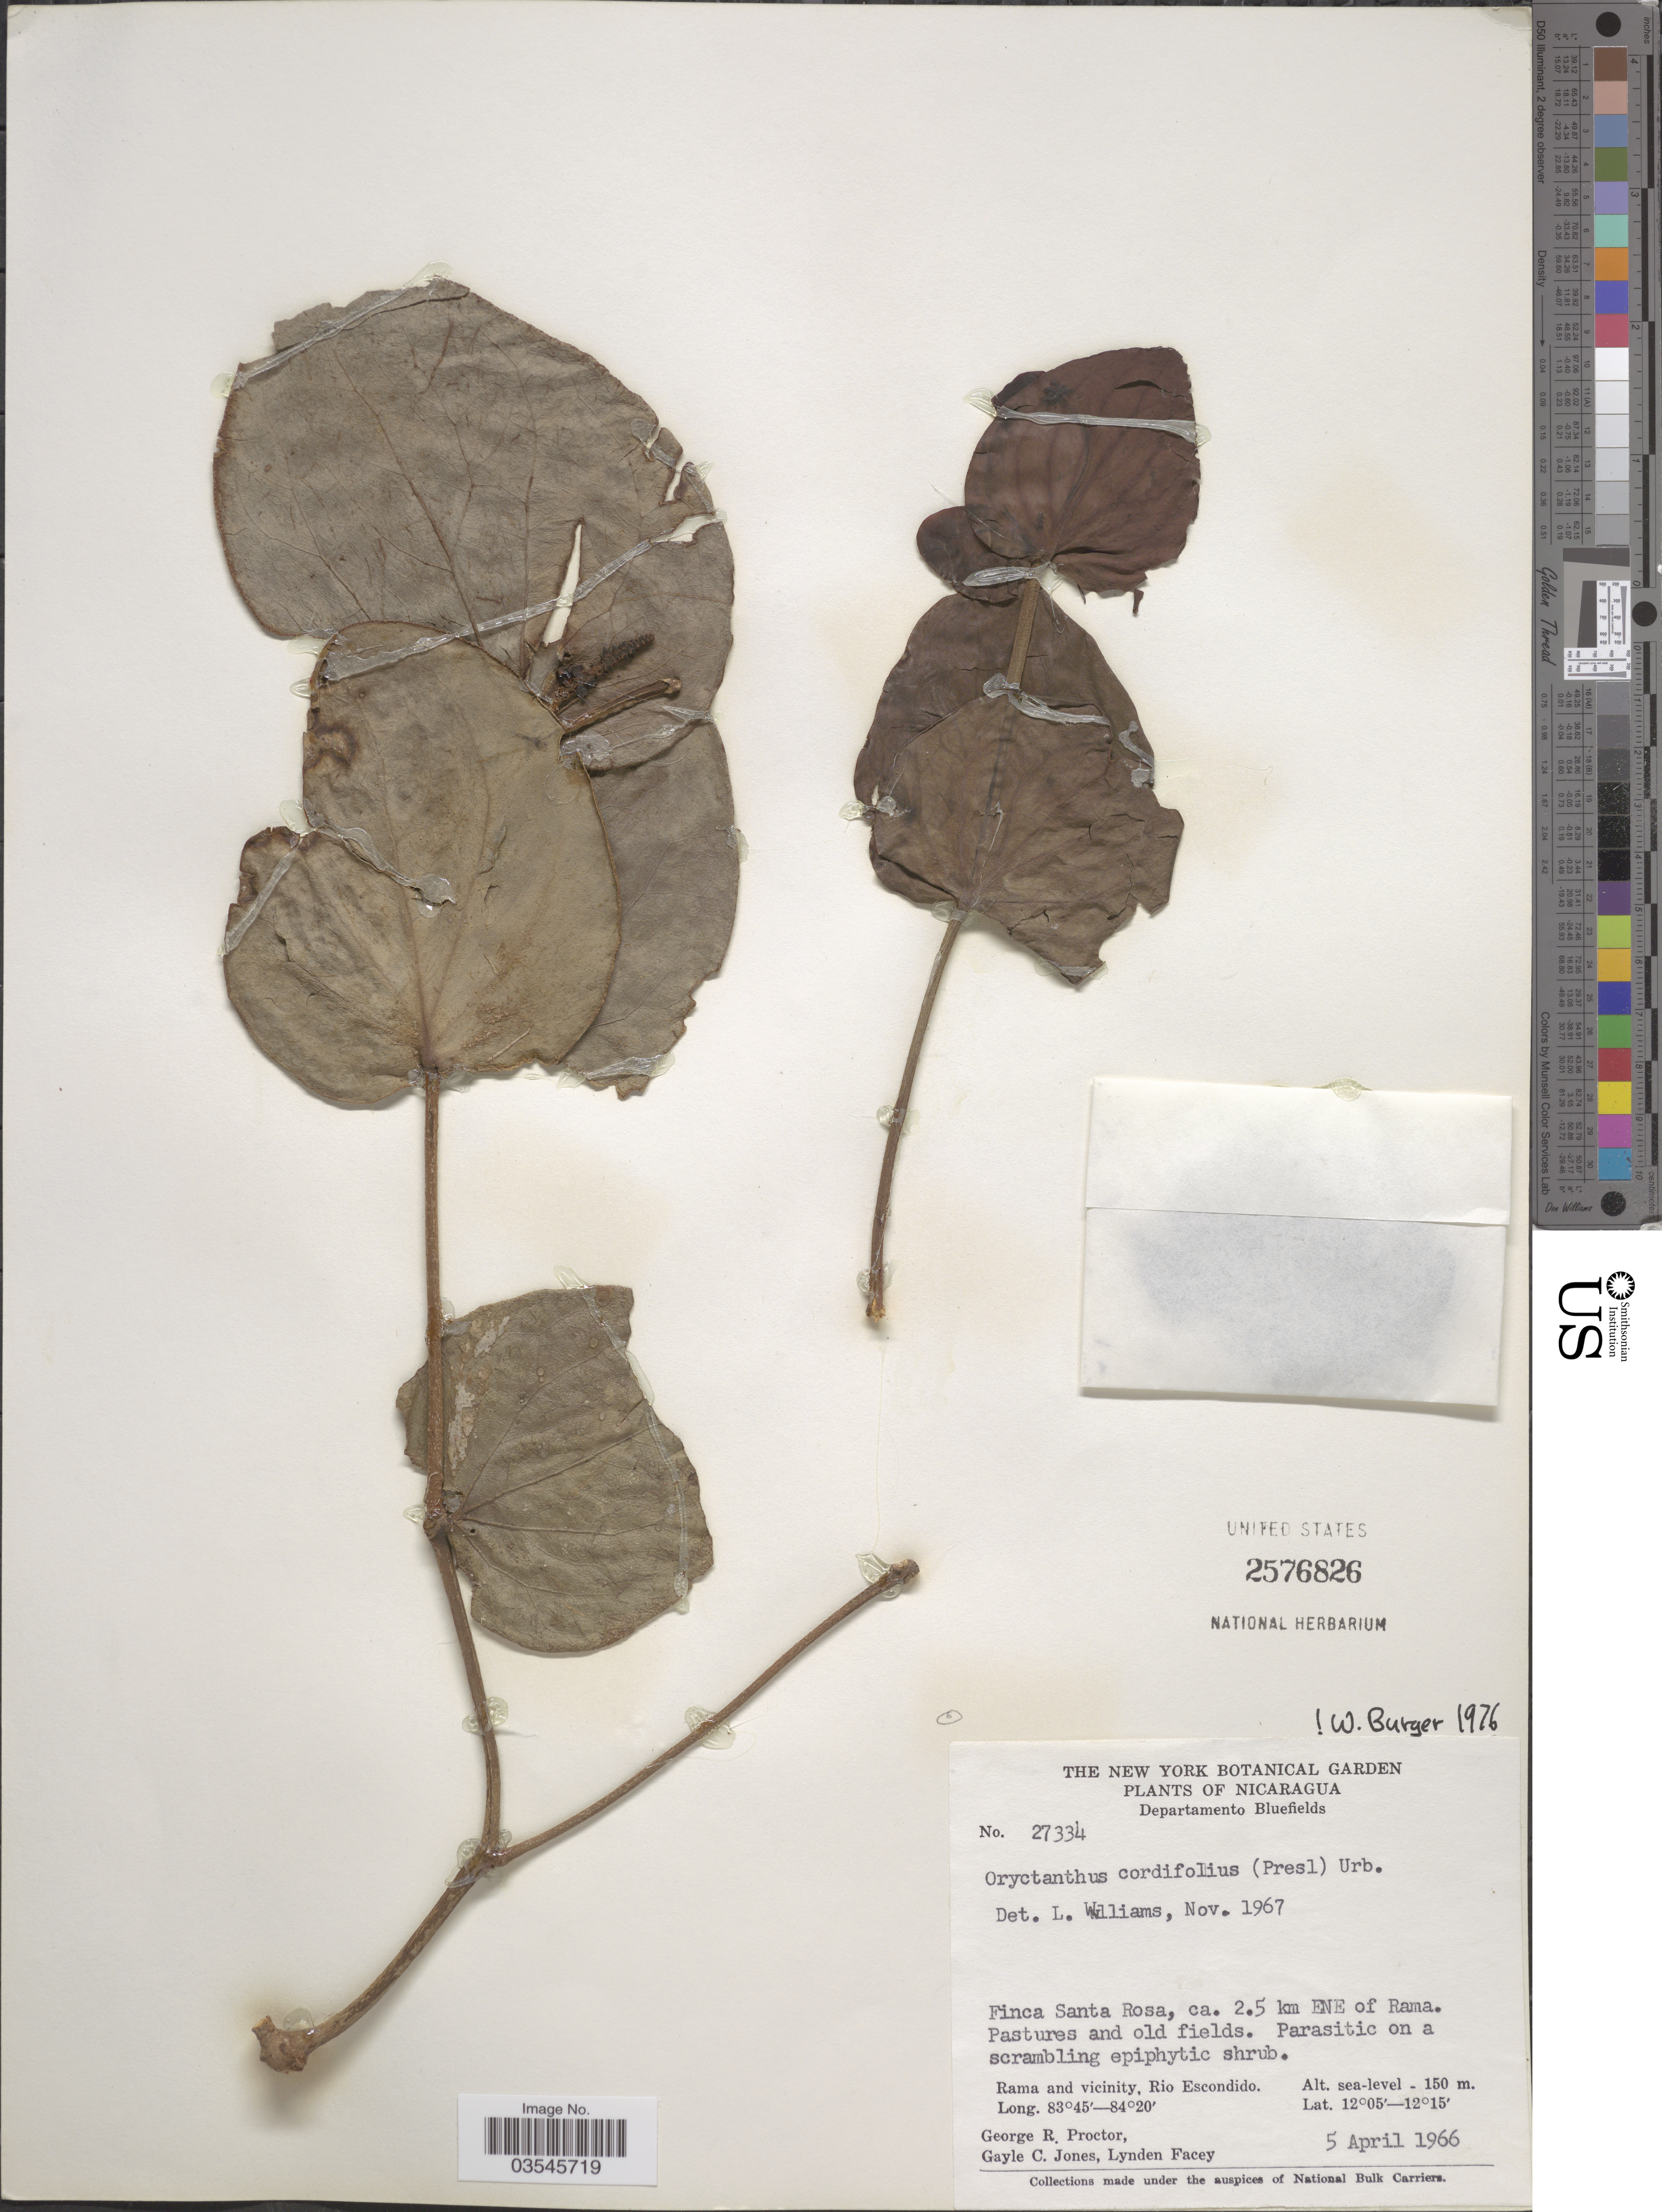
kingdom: Plantae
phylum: Tracheophyta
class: Magnoliopsida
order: Santalales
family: Loranthaceae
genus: Oryctanthus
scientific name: Oryctanthus cordifolius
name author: (C. Presl) Urb.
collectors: G. Proctor, G. C. Jones & L. Facey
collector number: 27334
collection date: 1966-04-05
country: Nicaragua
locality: Departamento Bluefields. Finca Santa Rosa, ca. 2.5 km ENE of Rama. Rama and vicinity, Rio Escondido.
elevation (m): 0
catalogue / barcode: US 2576826